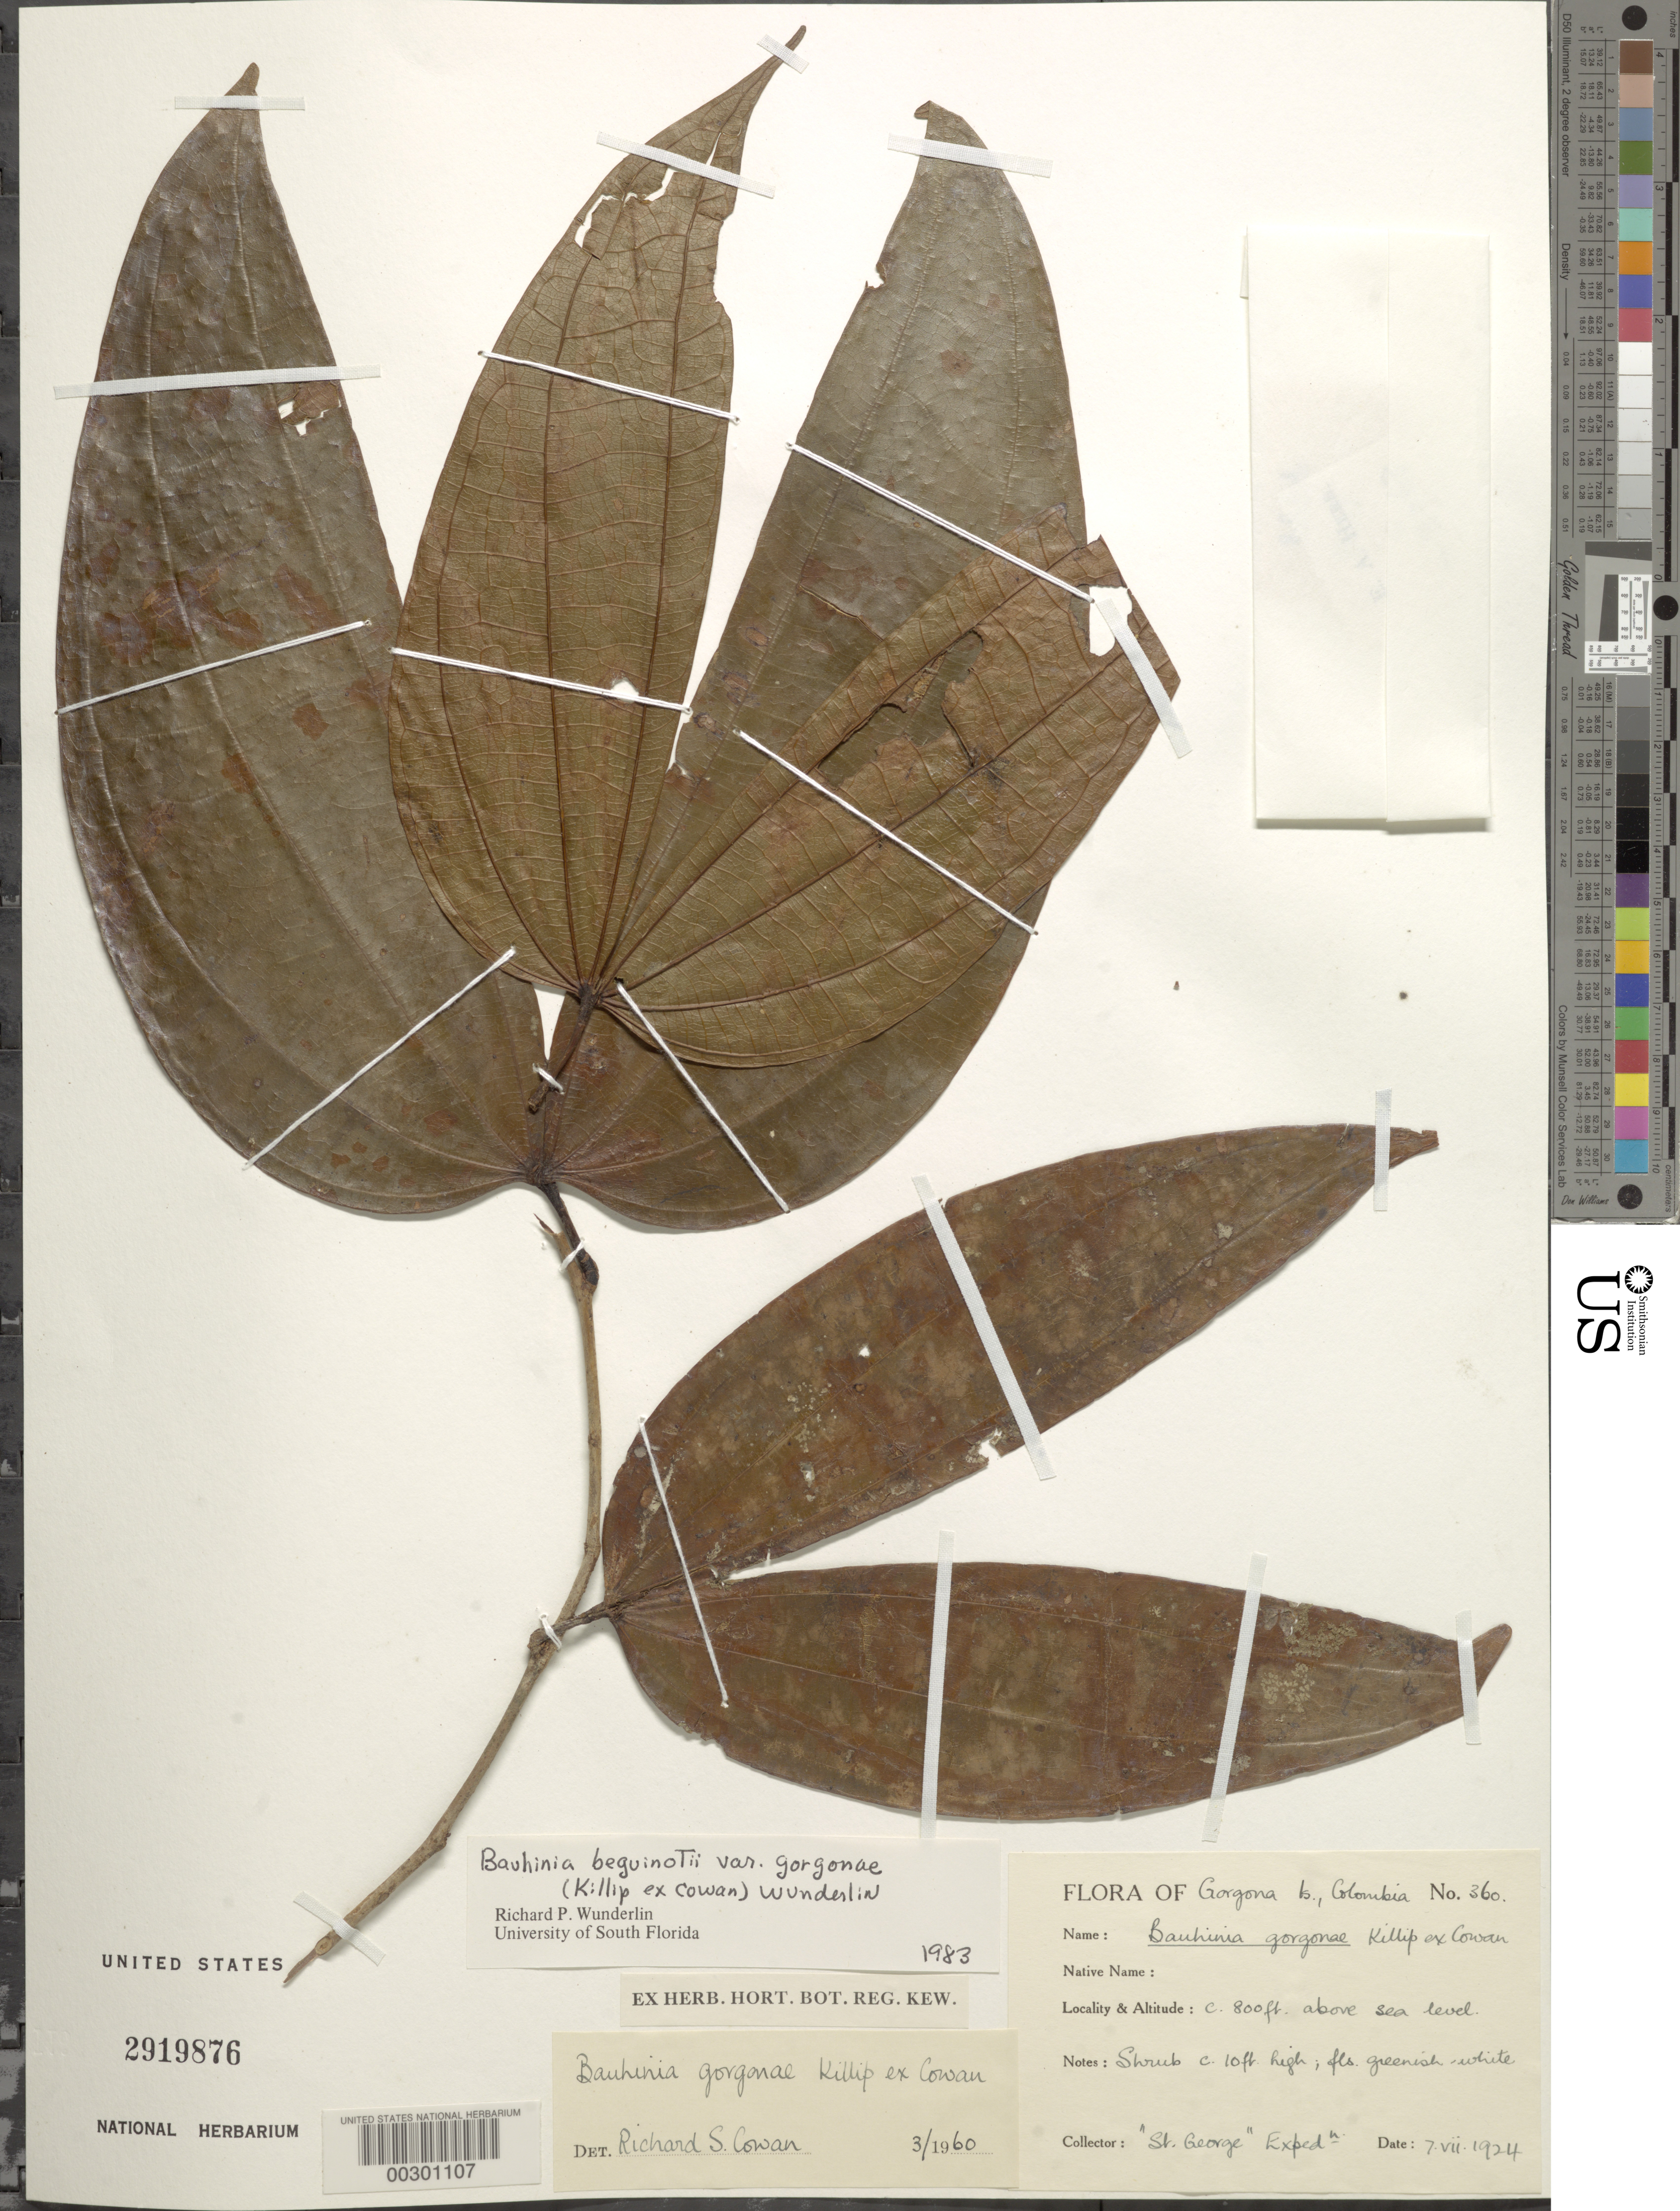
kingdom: Plantae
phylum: Tracheophyta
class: Magnoliopsida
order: Fabales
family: Fabaceae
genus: Bauhinia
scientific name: Bauhinia beguinotii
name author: Cufod.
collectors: St. George Exped.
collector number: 360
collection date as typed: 07 Jul 1924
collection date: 1924-07-07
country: Colombia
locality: Gorgona Is.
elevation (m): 244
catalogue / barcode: US 2919876